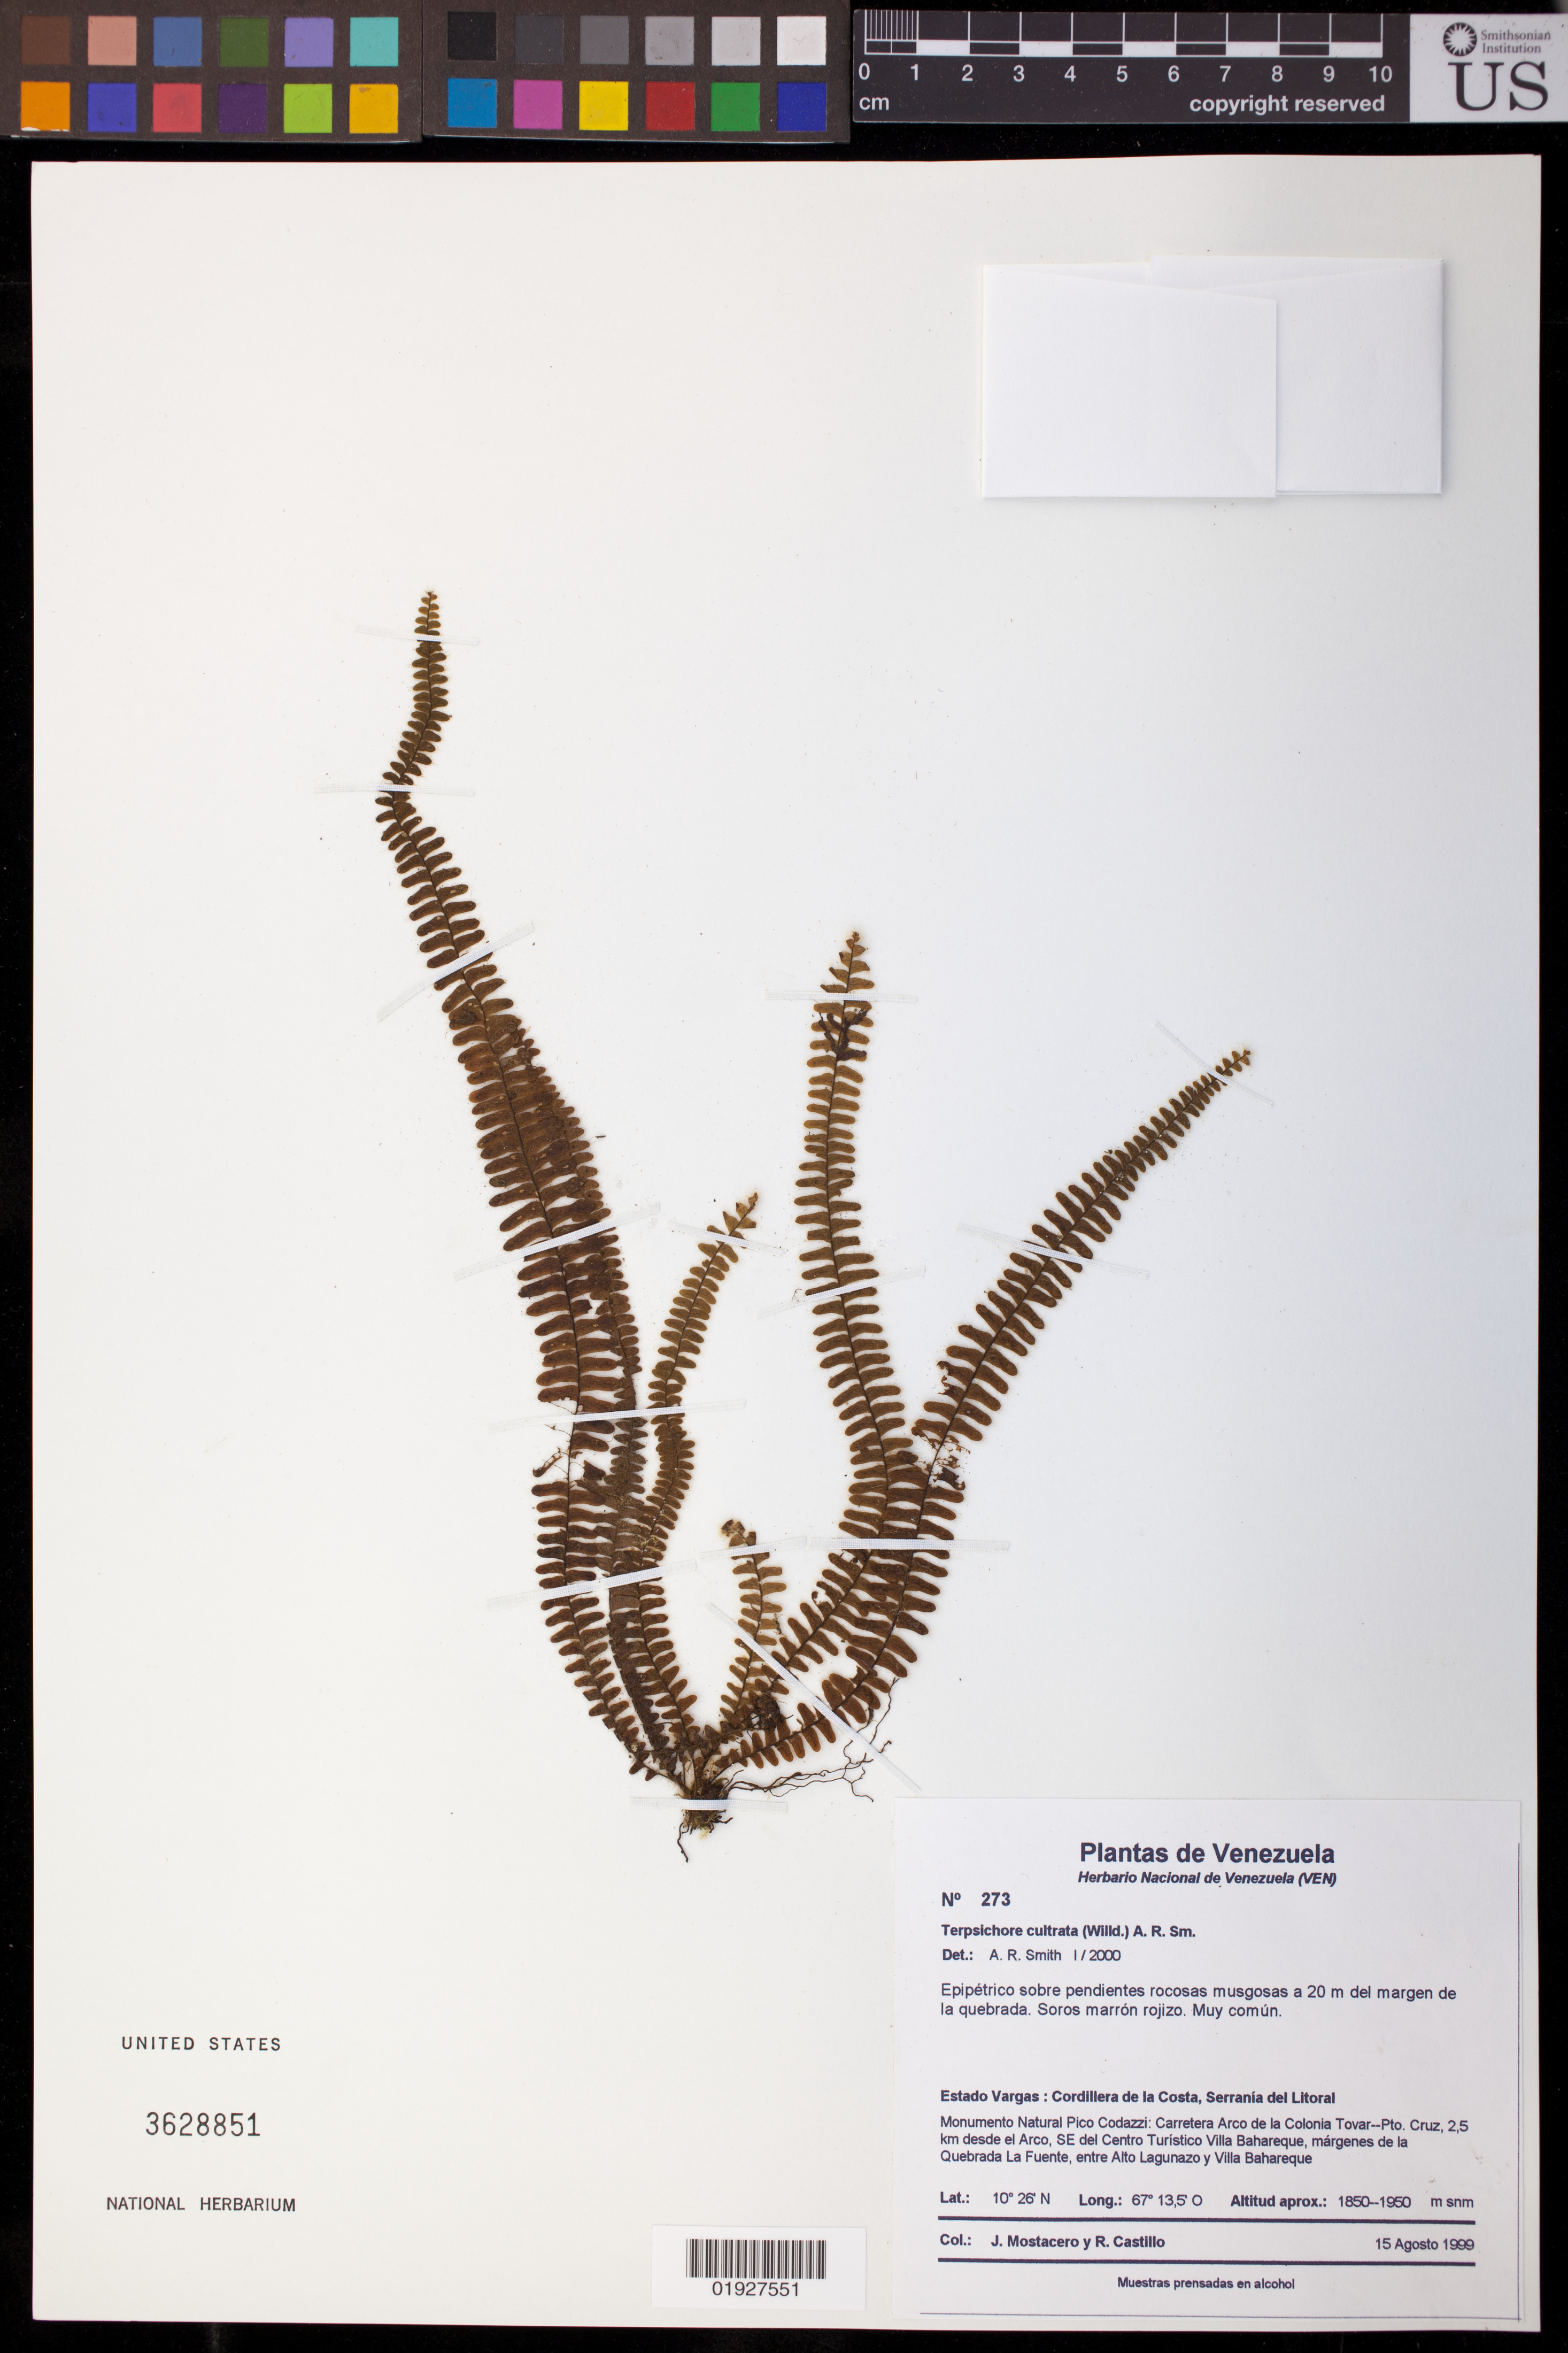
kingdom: Plantae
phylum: Tracheophyta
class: Polypodiopsida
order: Polypodiales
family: Polypodiaceae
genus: Terpsichore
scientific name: Terpsichore cultrata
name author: (Willd.) A.R. Sm.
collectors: J. Mostacero & R. Castillo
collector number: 273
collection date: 1999-08-15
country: Venezuela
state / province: Vargas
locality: Cordillera de la Costa, Serrania del Litoral, monumento Natural Pico Codazzi: Carretera Acro de la Colonia Tovar--Pto. Cruz, 1,5 km desde el Acro, SE del centro Turistico Villa Bahareque, bosque de galerías en las márgenes rocosas del Río Petaquire, entre Alto Lagunazo y Vuilla Bahareque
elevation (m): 1850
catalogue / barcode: US 3628851